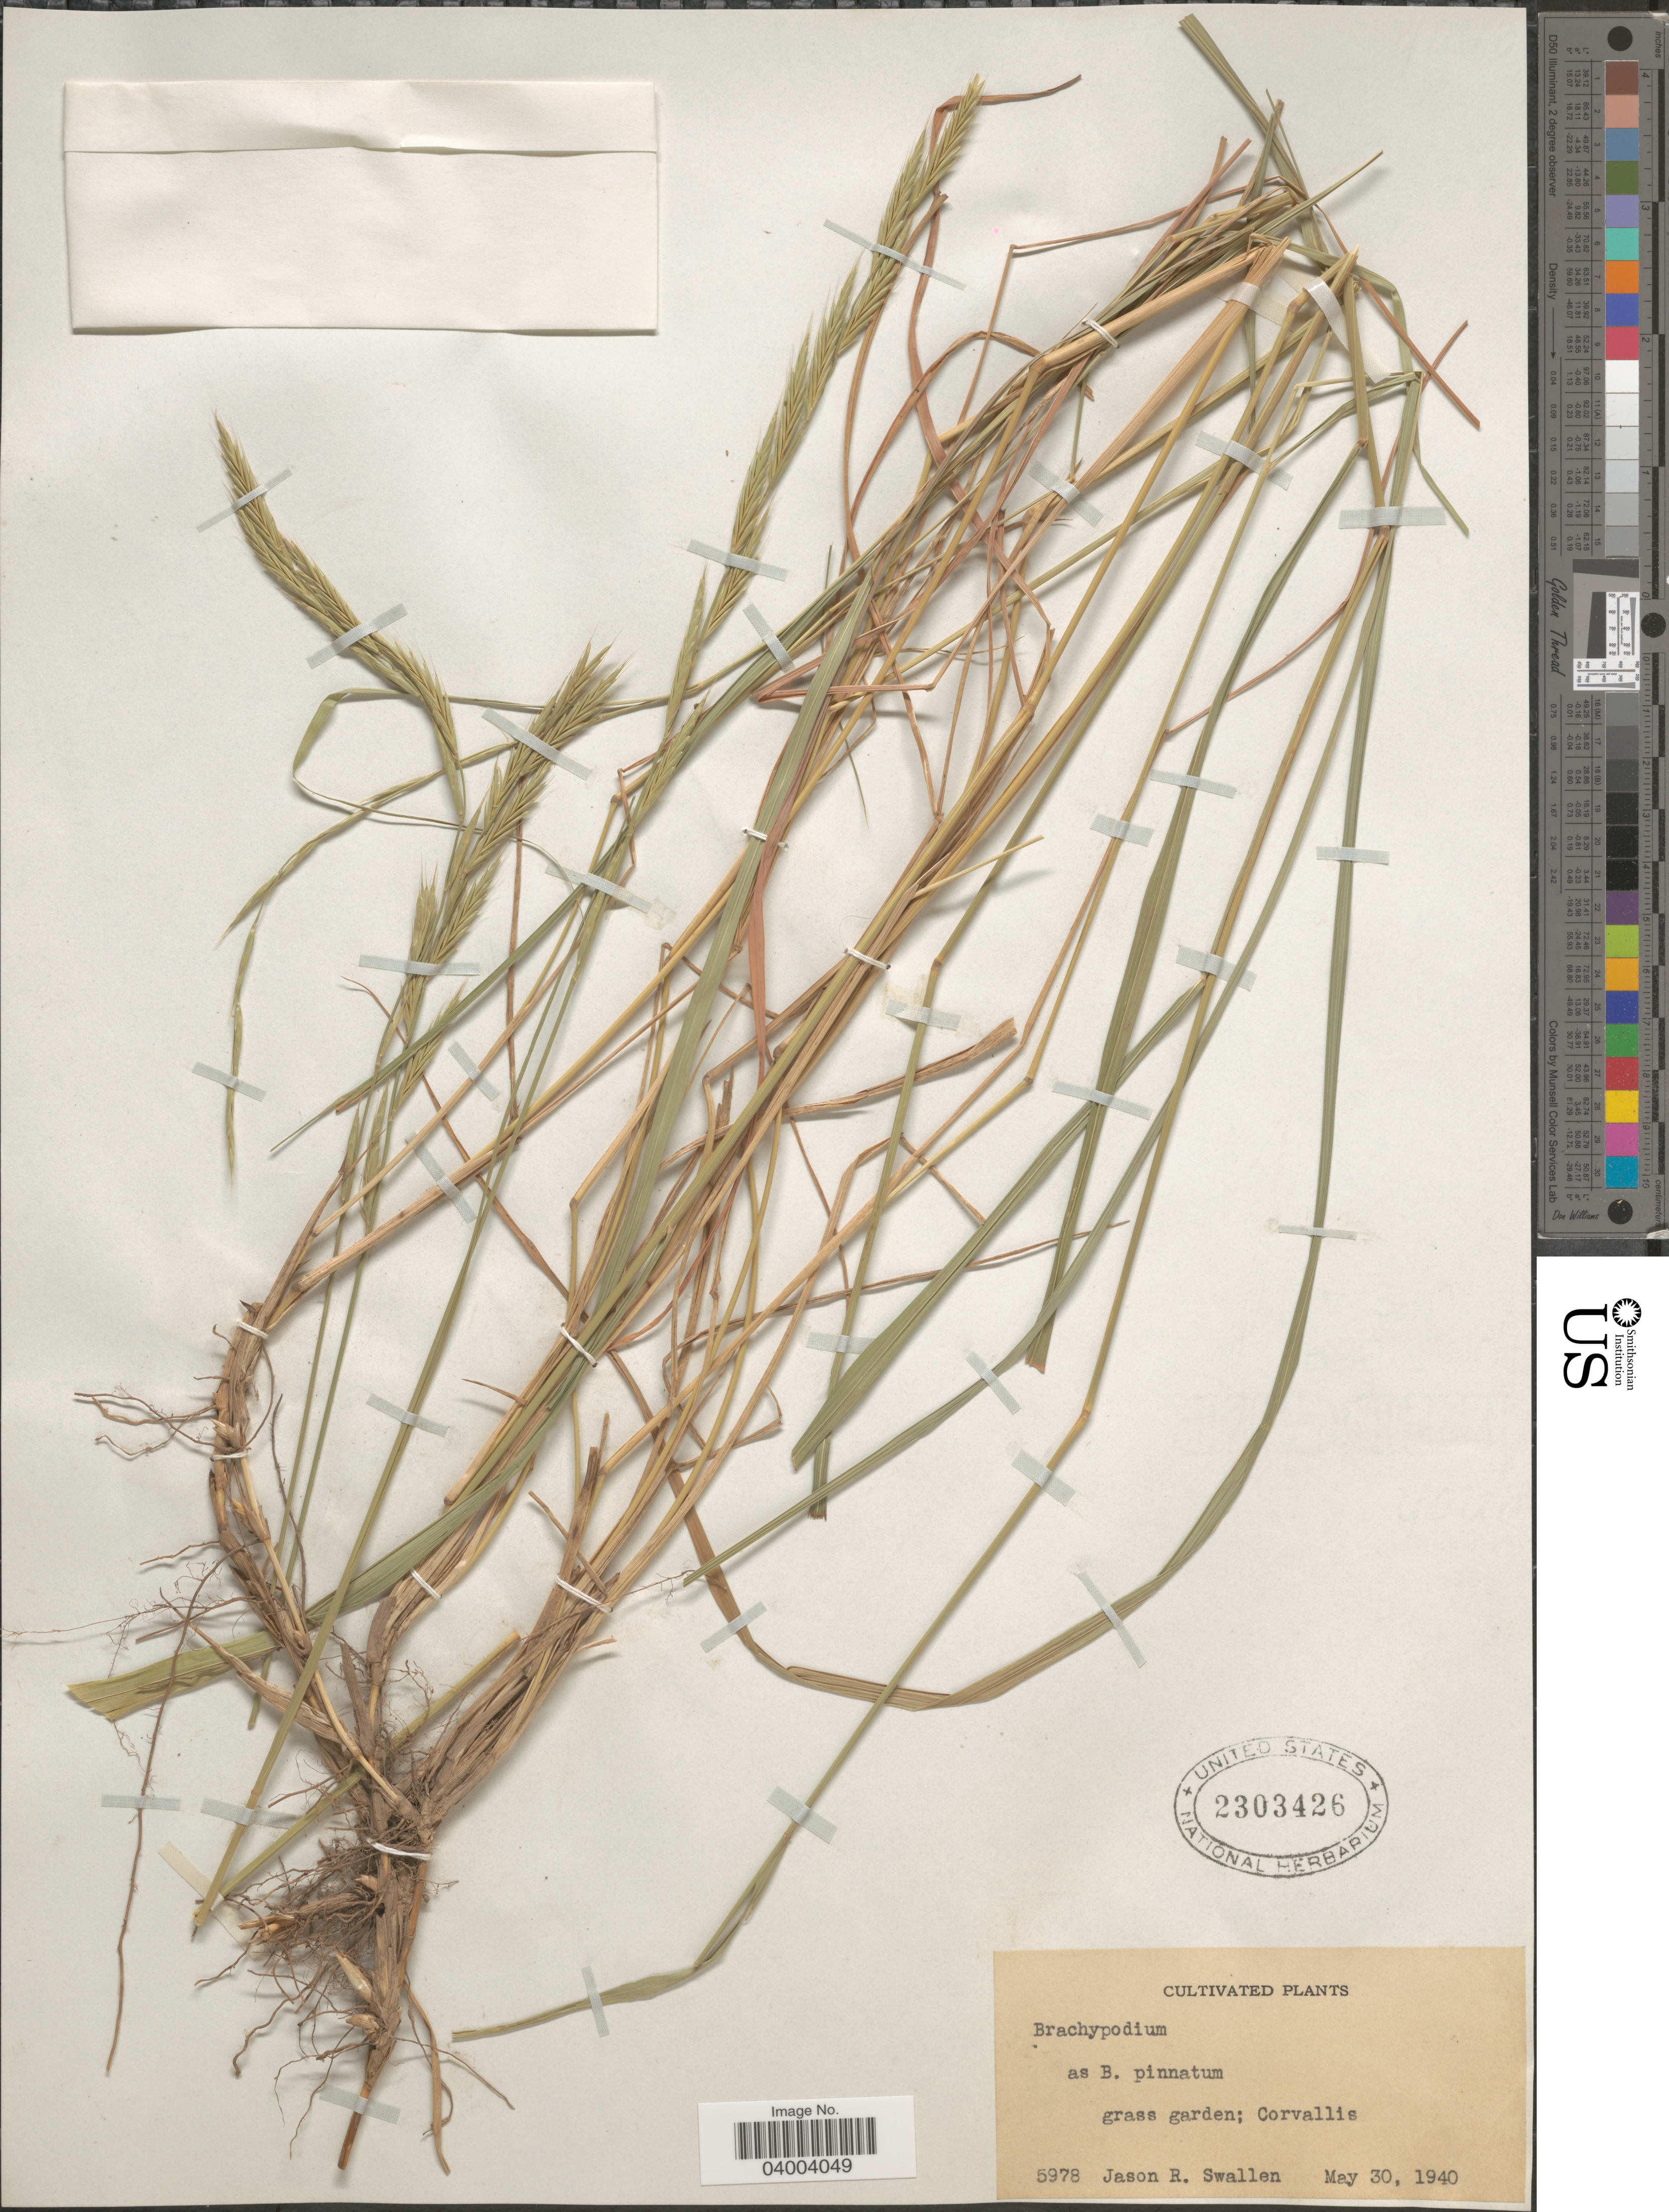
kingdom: Plantae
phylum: Tracheophyta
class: Liliopsida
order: Poales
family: Poaceae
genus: Brachypodium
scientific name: Brachypodium sp.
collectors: J. R. Swallen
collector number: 5978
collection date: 1940-05-30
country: United States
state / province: Oregon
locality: Corvallis.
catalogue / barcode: US 2303426